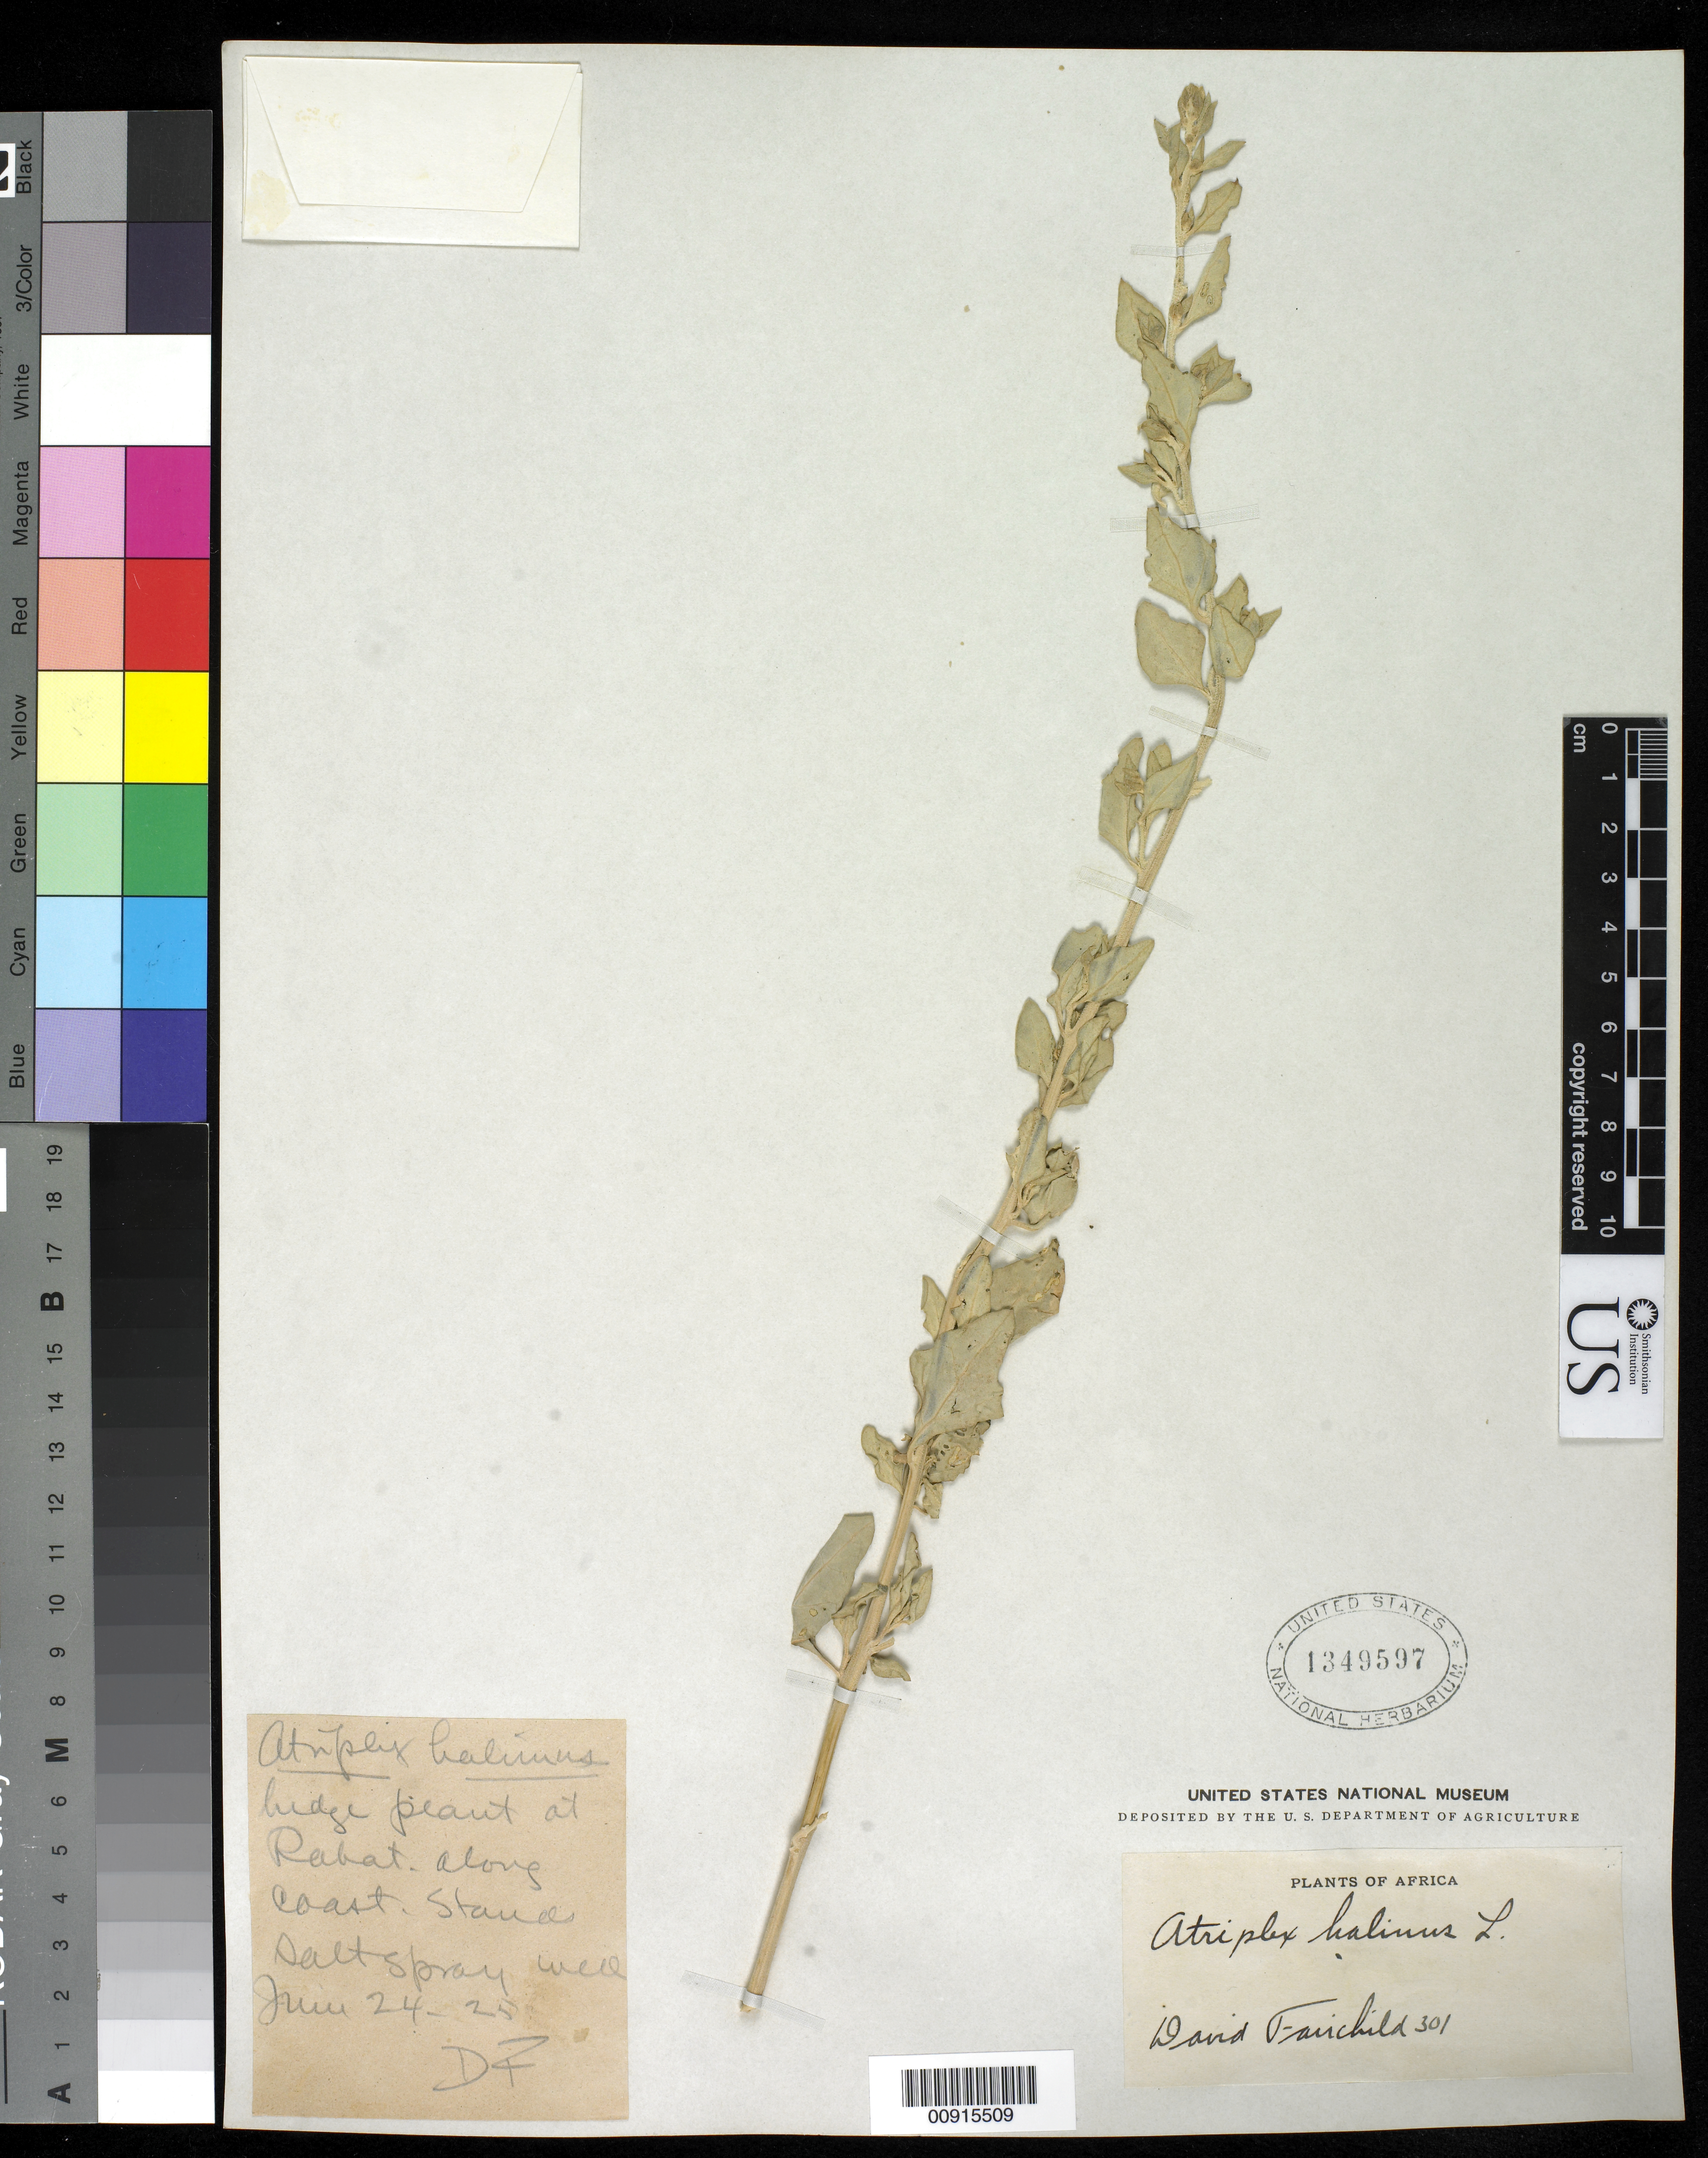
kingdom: Plantae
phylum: Tracheophyta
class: Magnoliopsida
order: Caryophyllales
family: Amaranthaceae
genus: Atriplex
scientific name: Atriplex halimus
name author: L.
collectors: D. Fairchild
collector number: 301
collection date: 1925-06-24/1925-06-25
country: Morocco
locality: .25m along the boulivard leading to the hospital at Rabat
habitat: Along coast salt spray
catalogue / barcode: US 1349597